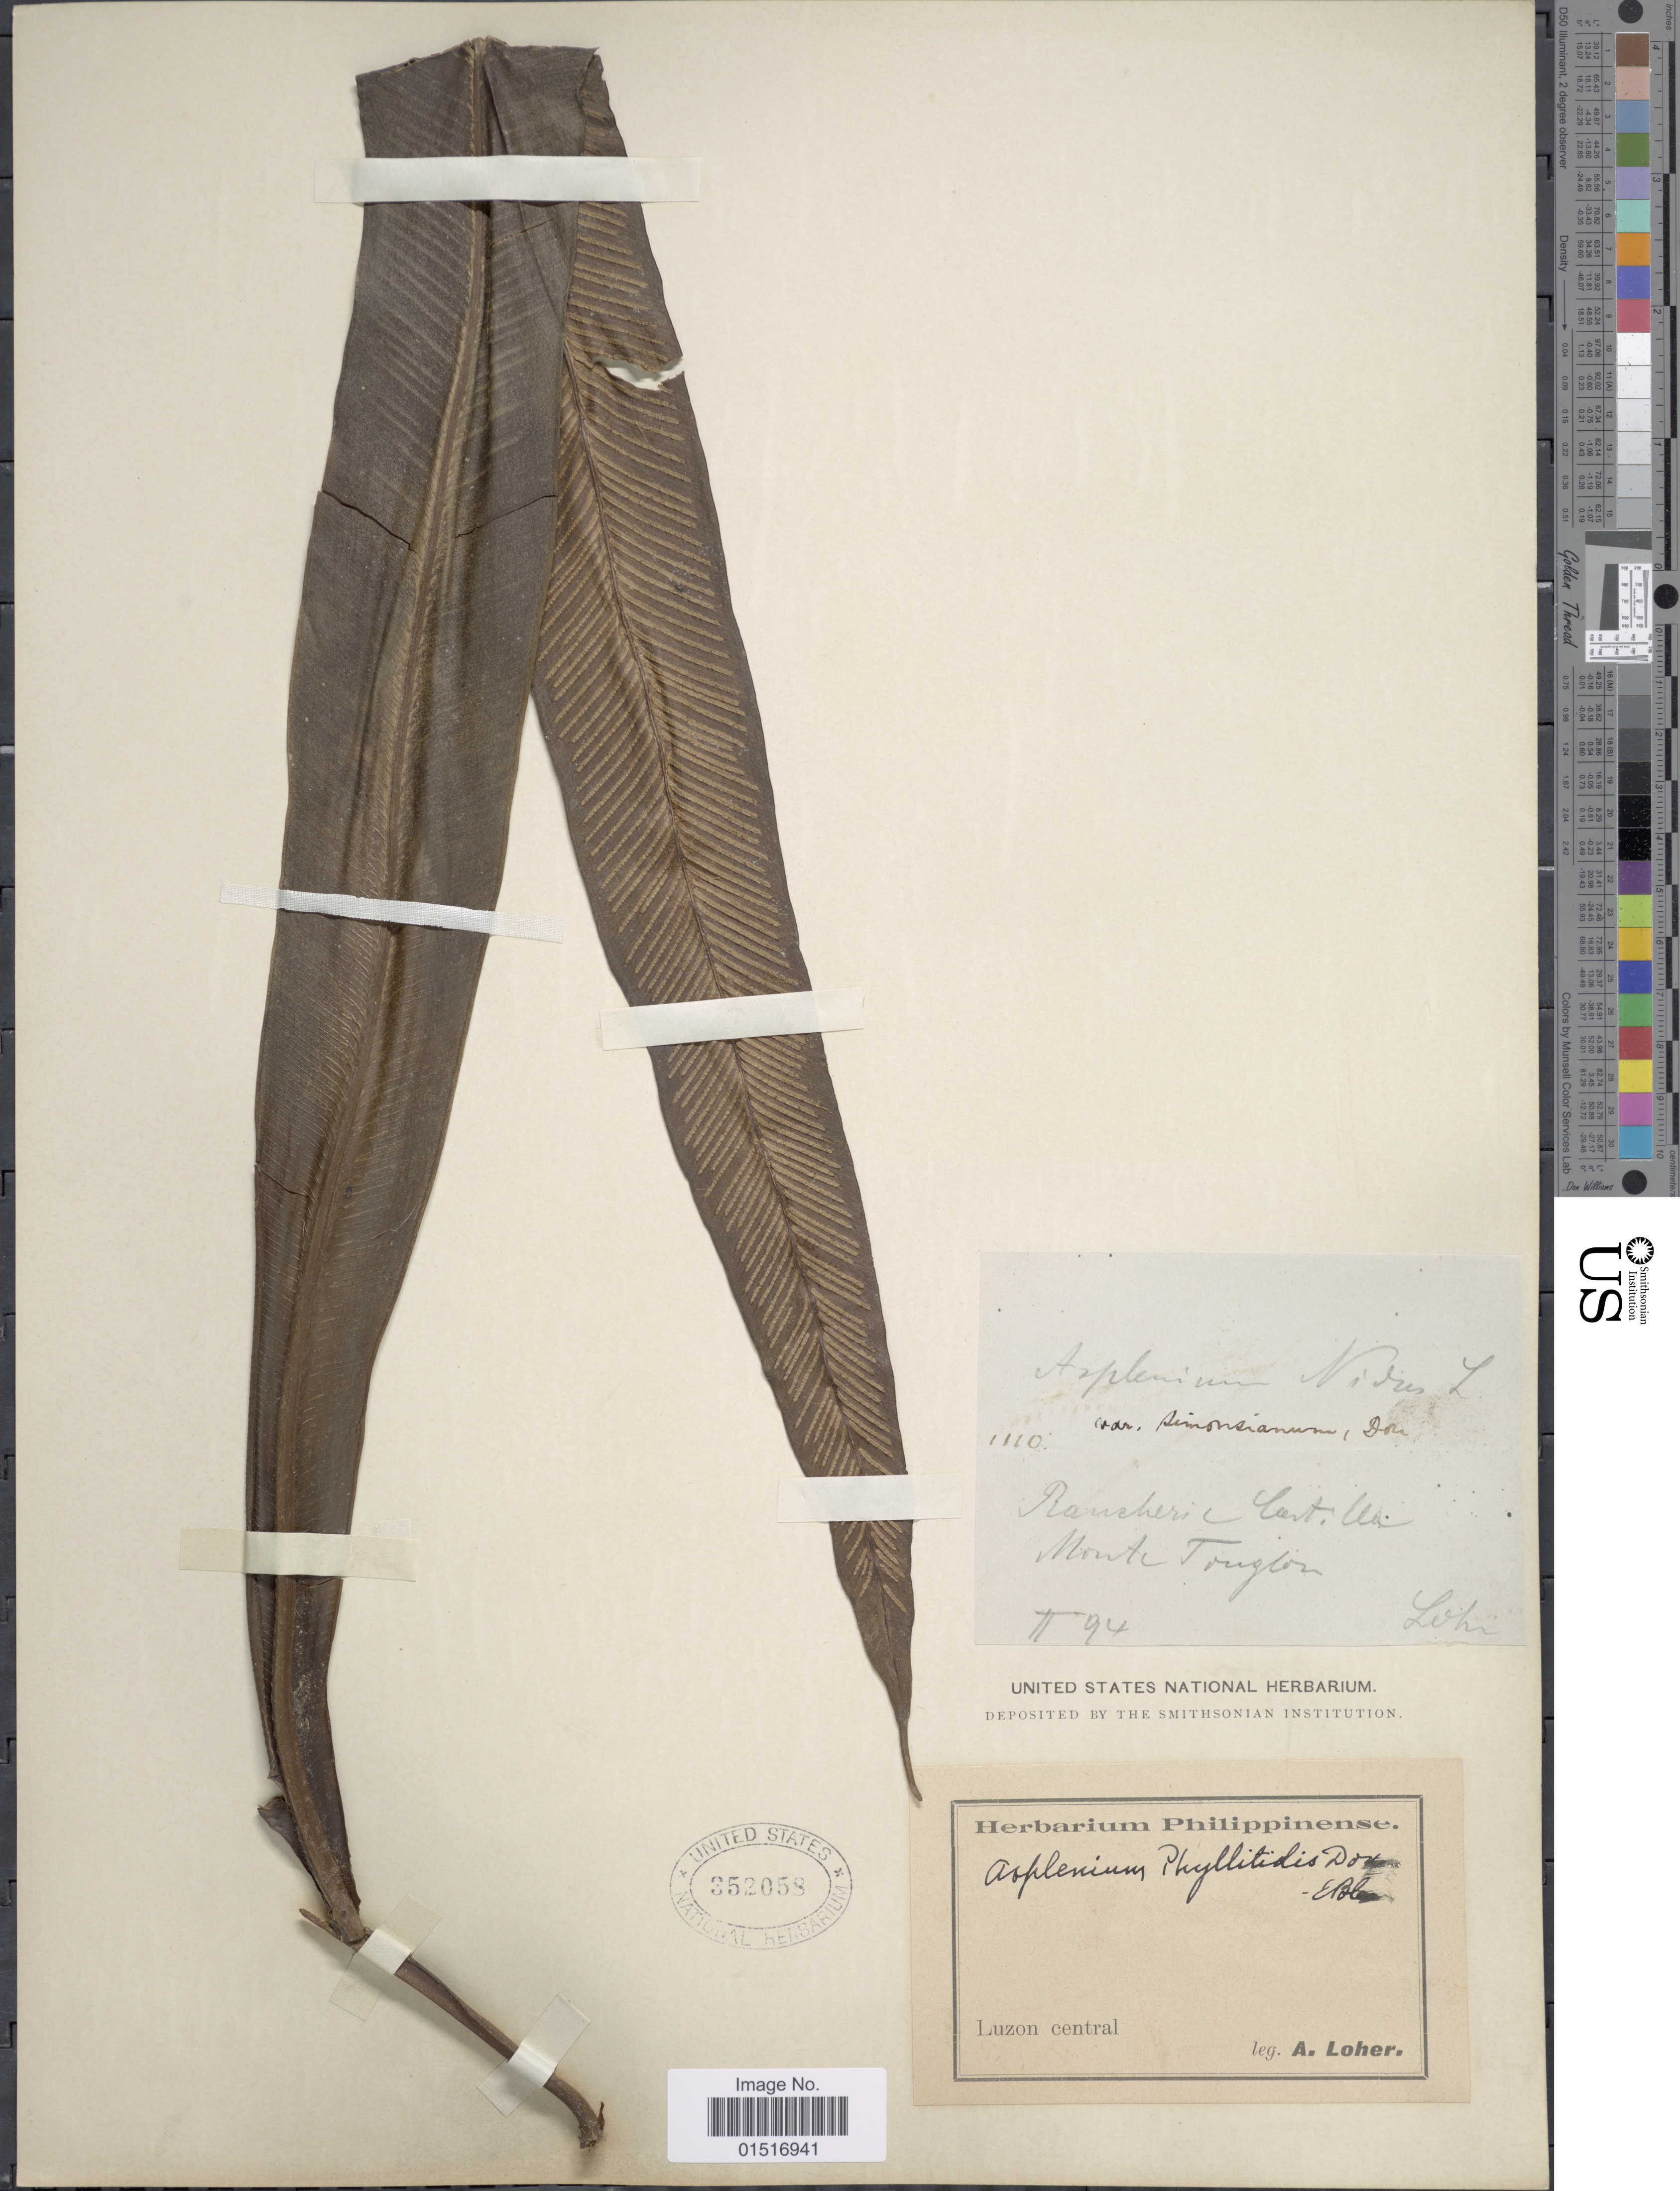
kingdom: Plantae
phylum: Tracheophyta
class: Polypodiopsida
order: Polypodiales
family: Aspleniaceae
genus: Asplenium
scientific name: Asplenium phyllitidis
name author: D. Don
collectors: A. Loher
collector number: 1110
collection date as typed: Transcribed d/m/y: /2/94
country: Philippines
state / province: Central Luzon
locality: Monte Tonglon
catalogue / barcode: US 352058